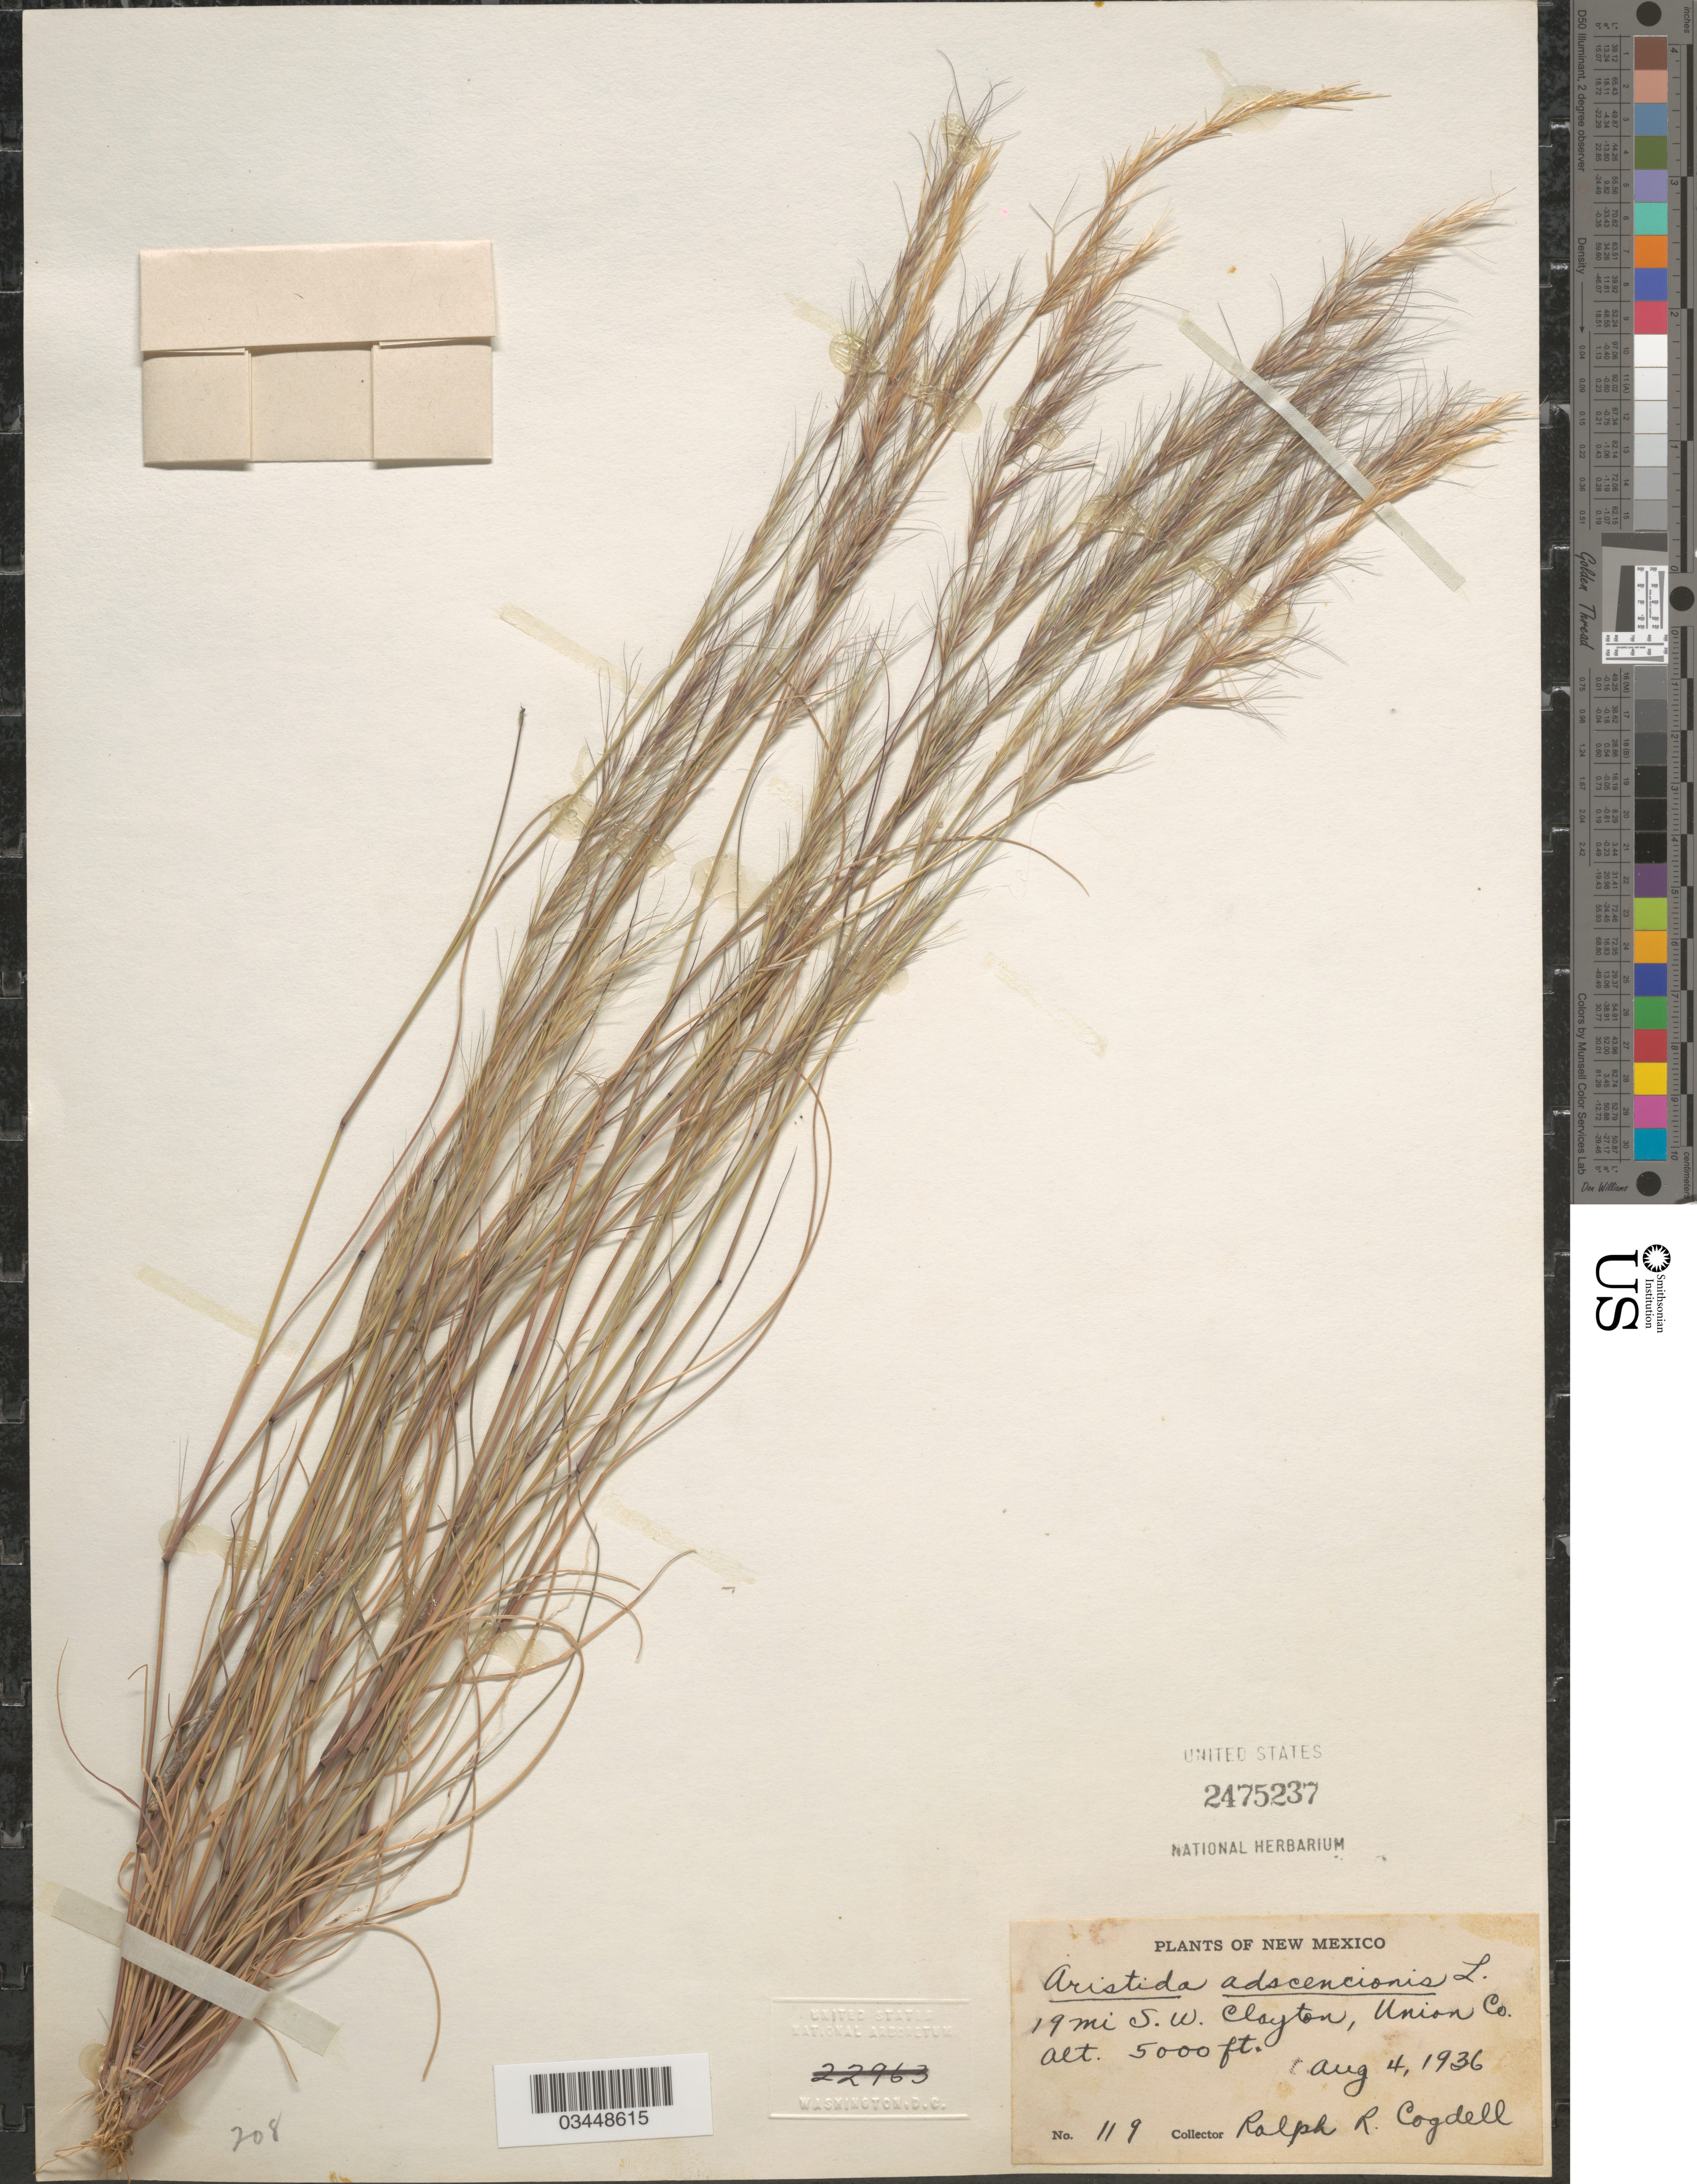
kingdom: Plantae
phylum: Tracheophyta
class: Liliopsida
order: Poales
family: Poaceae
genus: Aristida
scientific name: Aristida adscensionis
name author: L.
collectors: R. Cogdell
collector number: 119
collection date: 1936-08-04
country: United States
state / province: New Mexico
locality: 19 mi S.W. Clayton, Union Co.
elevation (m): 1524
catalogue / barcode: US 2475237